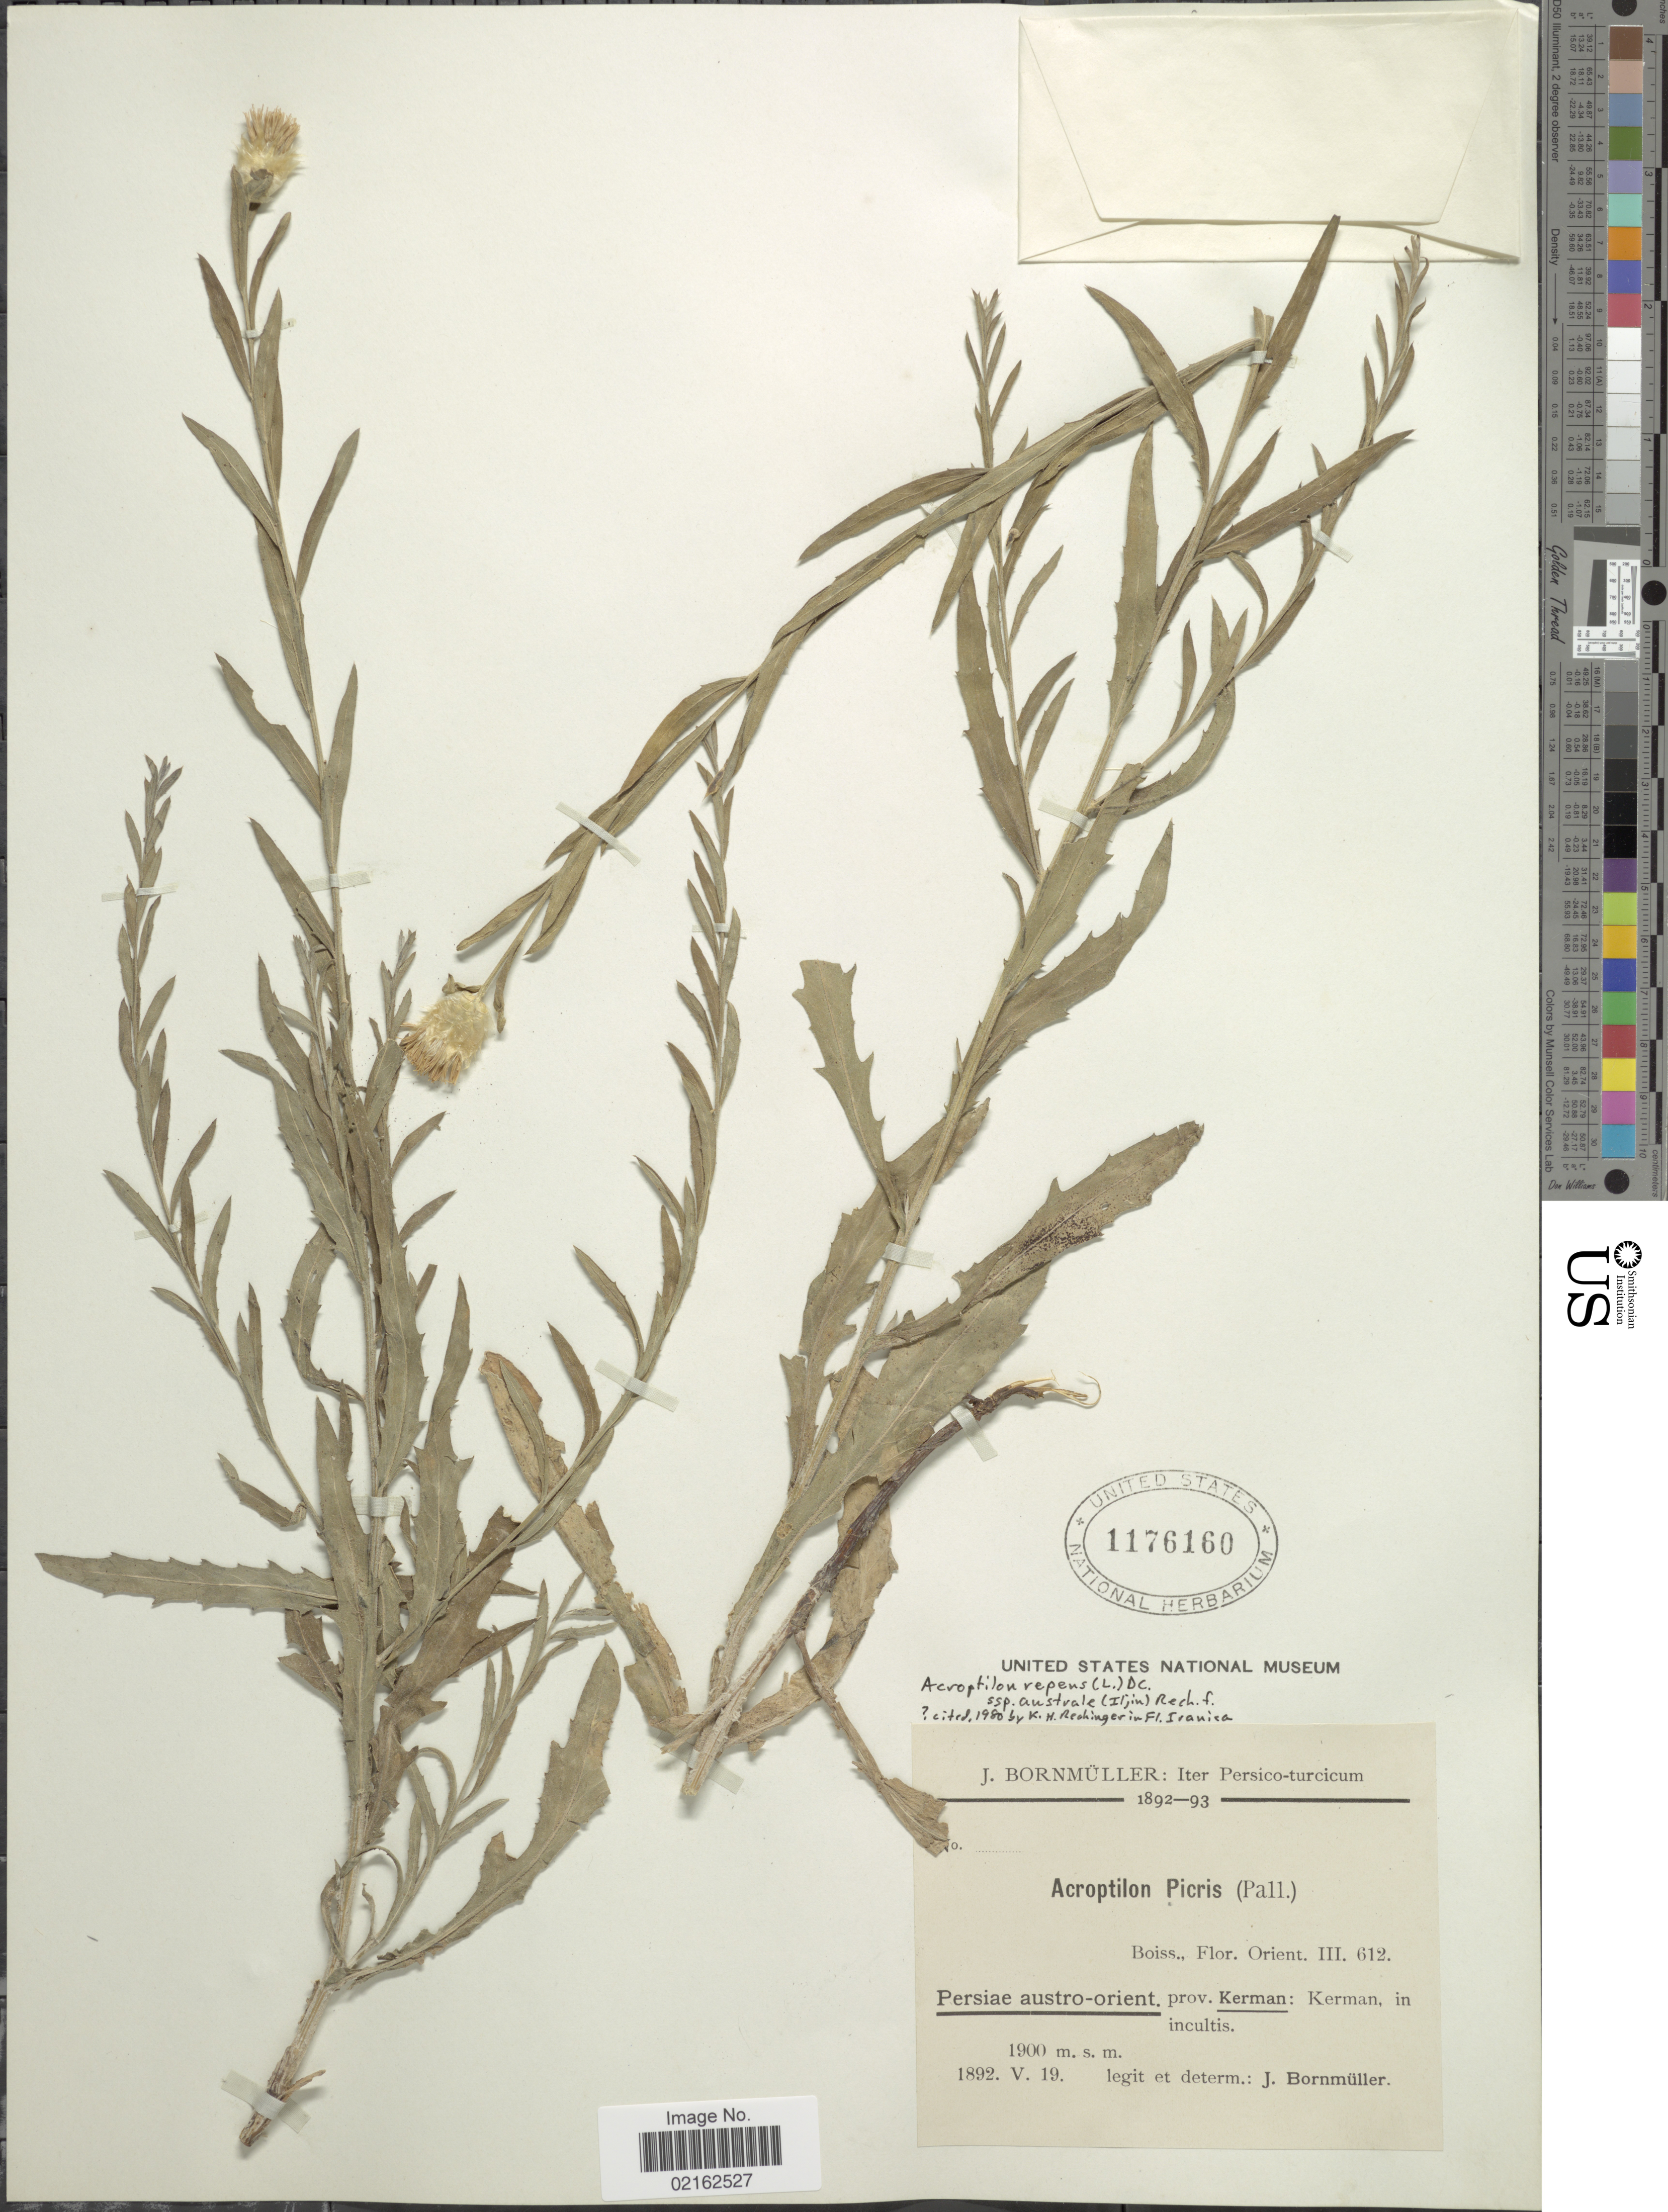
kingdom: Plantae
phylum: Tracheophyta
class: Magnoliopsida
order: Asterales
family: Asteraceae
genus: Acroptilon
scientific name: Acroptilon repens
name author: (L.) DC.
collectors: J. Bornmüller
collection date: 1892-05-19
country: Iran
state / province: Kerman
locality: Persiae austro-orient, Prov. Kerman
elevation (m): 1900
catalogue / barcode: US 1176160